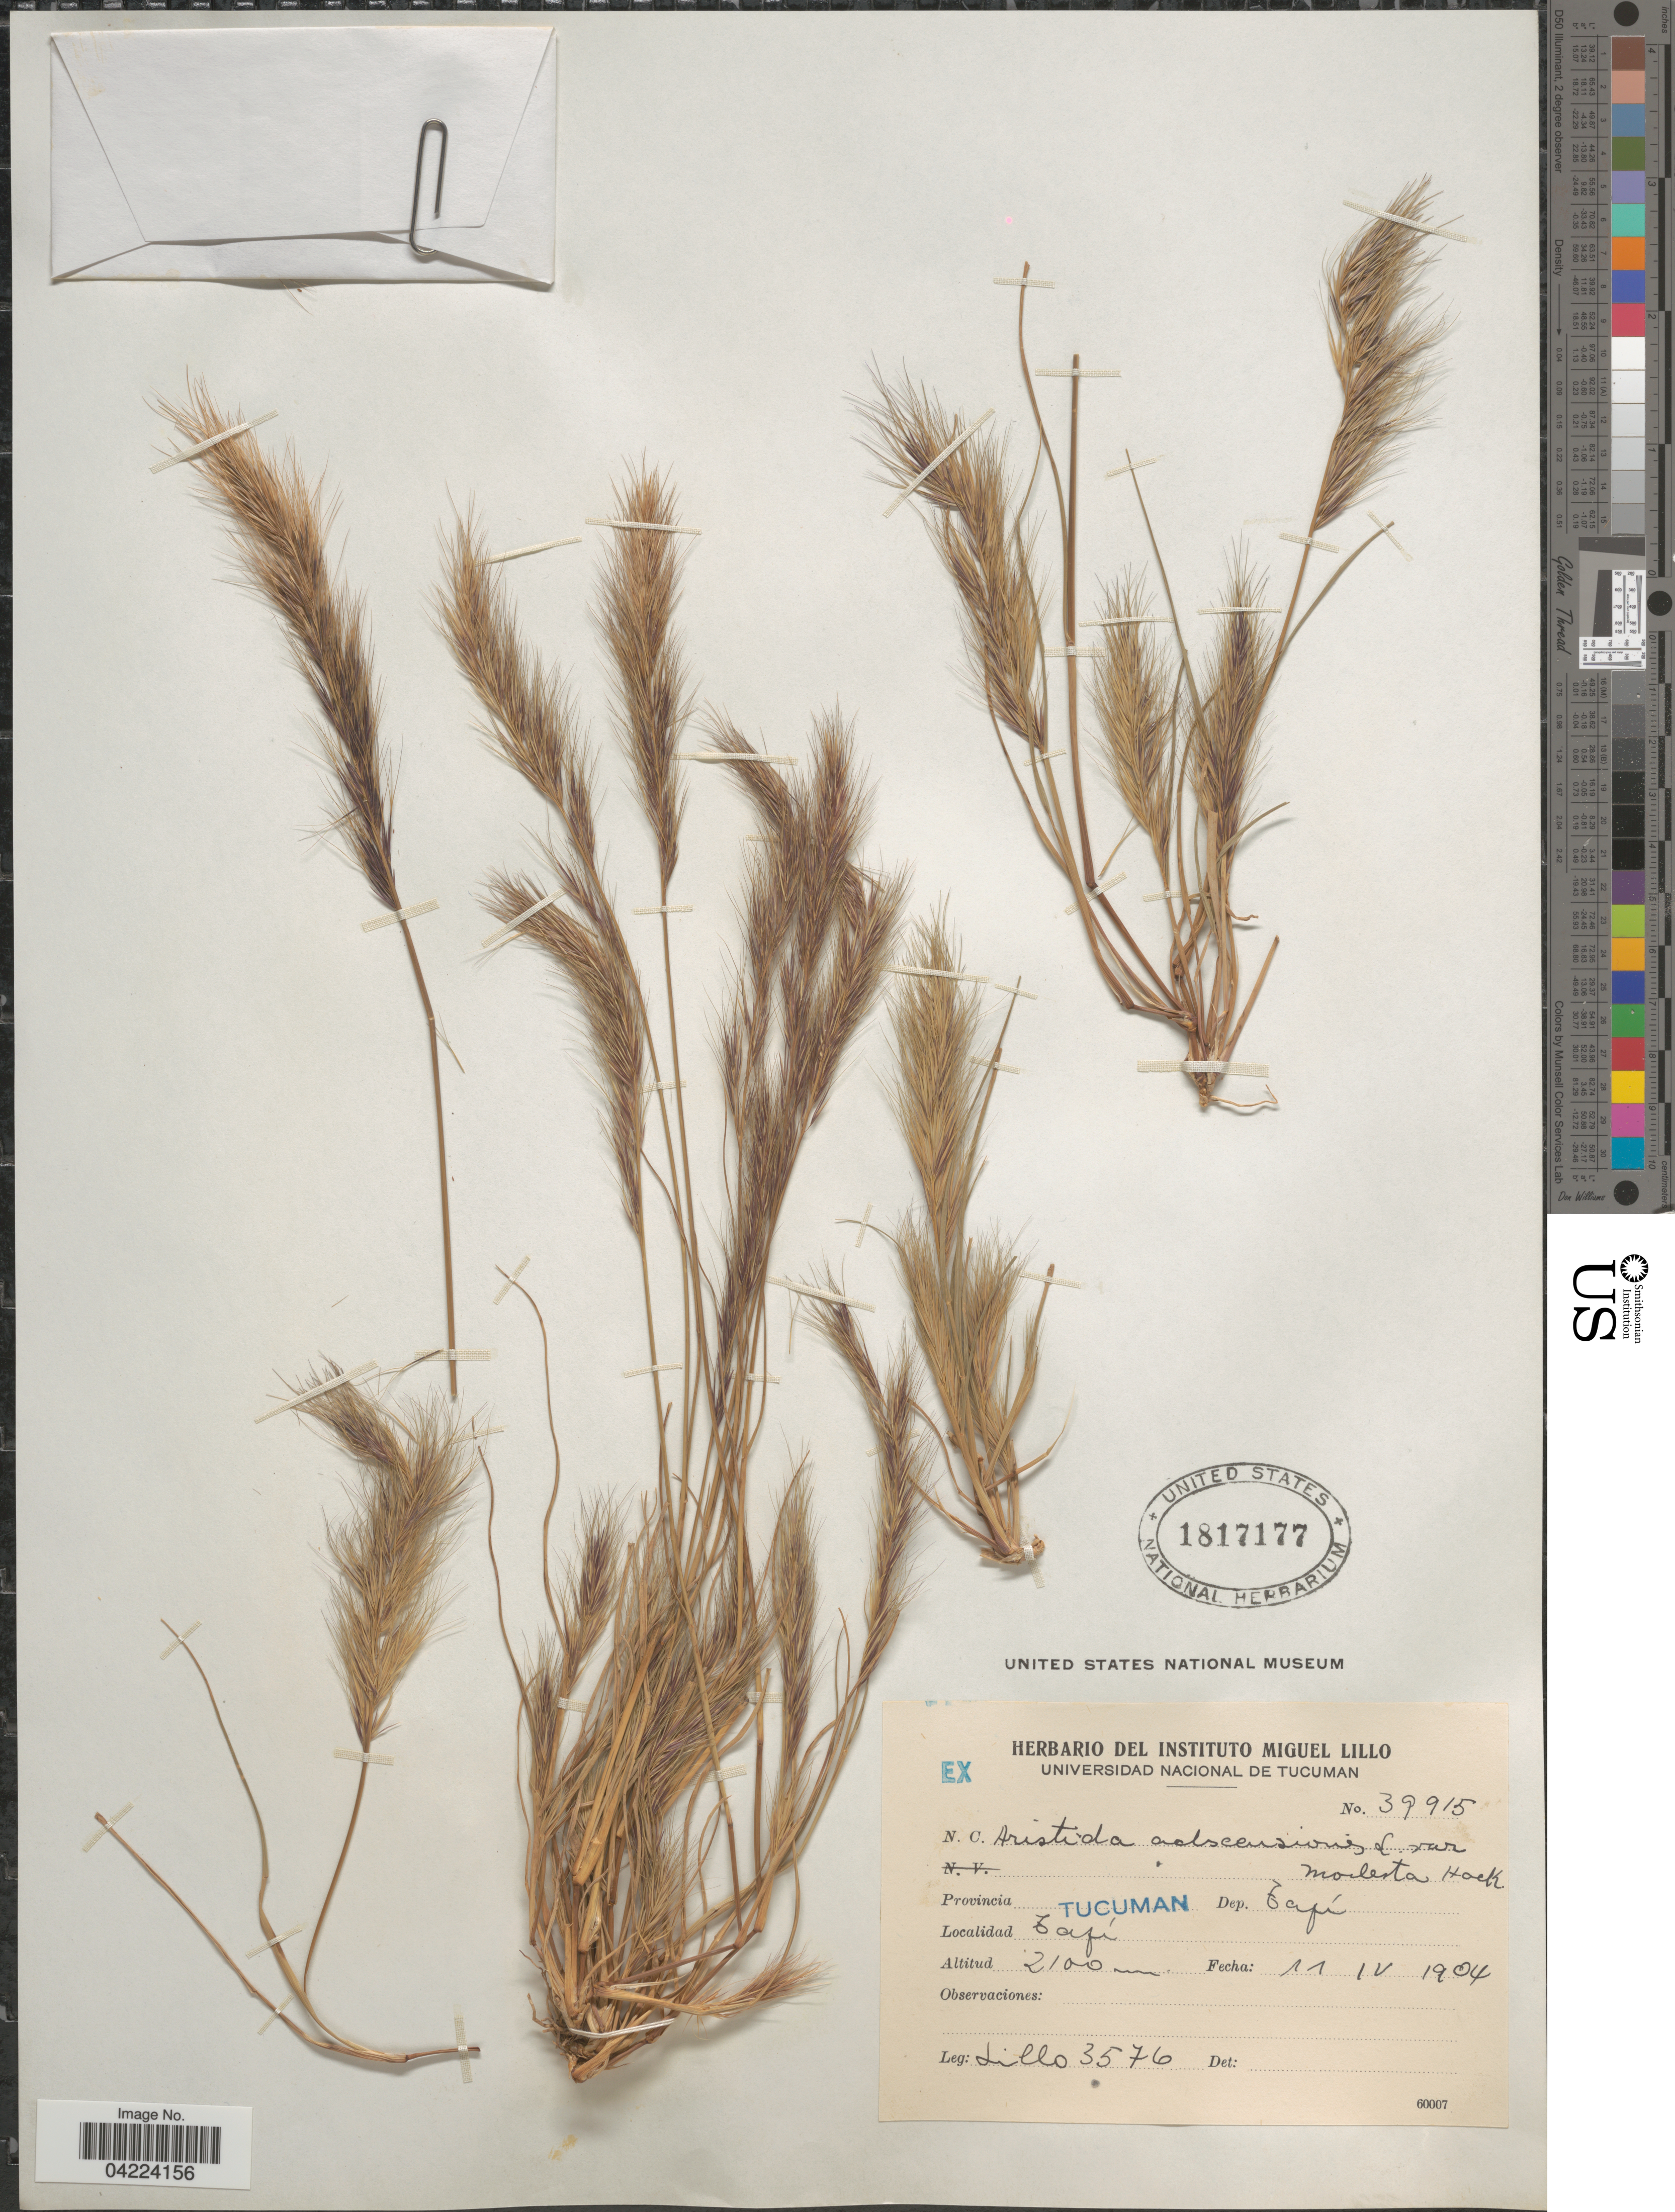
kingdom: Plantae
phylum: Tracheophyta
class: Liliopsida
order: Poales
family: Poaceae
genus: Aristida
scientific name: Aristida adscensionis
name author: L.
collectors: M. Lillo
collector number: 3576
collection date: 1904-04-11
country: Argentina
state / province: Tucuman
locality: Dep. Tafí. Tafí.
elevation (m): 2100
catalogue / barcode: US 1817177